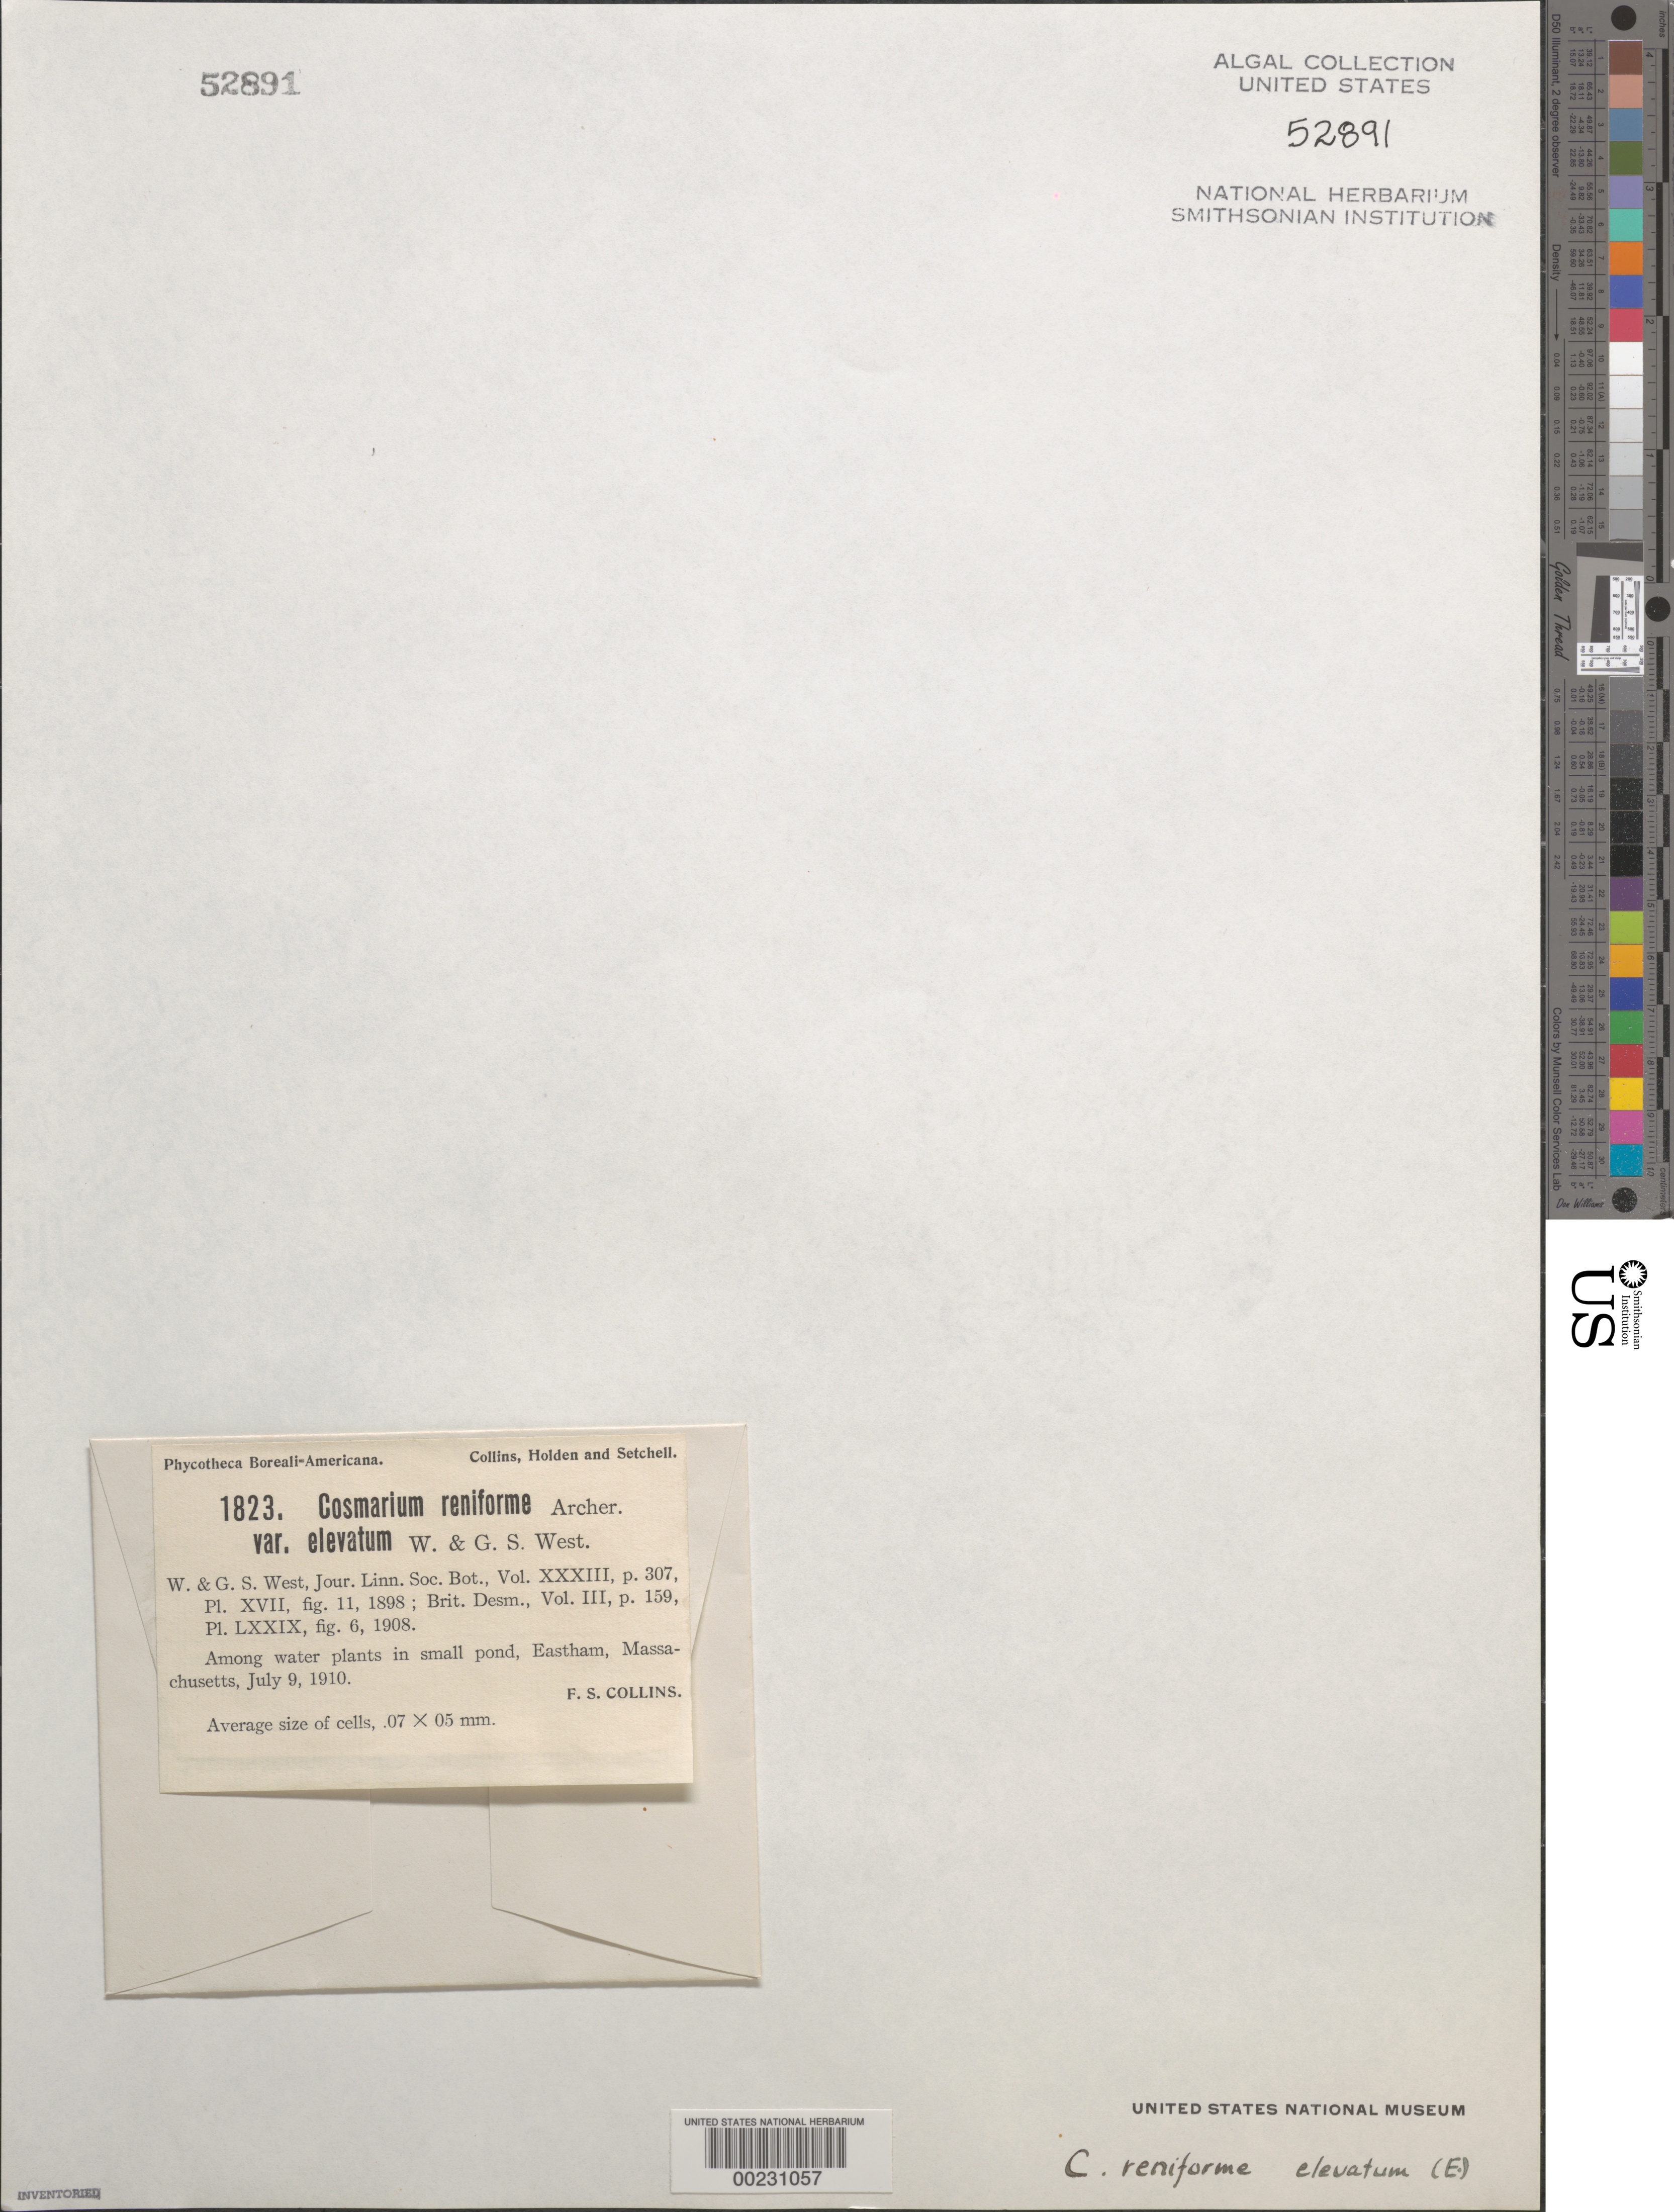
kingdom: Plantae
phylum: Charophyta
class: Zygnematophyceae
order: Zygnematales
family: Desmidiaceae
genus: Cosmarium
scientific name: Cosmarium reniforme var. elevatum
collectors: F. Collins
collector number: PB-A 1823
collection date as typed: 09 Jul 1910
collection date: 1910-07-09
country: United States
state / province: Massachusetts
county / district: Barnstable County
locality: Eastham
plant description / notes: Collins, Holden & Setchell, Phycotheca Boreali-Americana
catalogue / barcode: US 52891